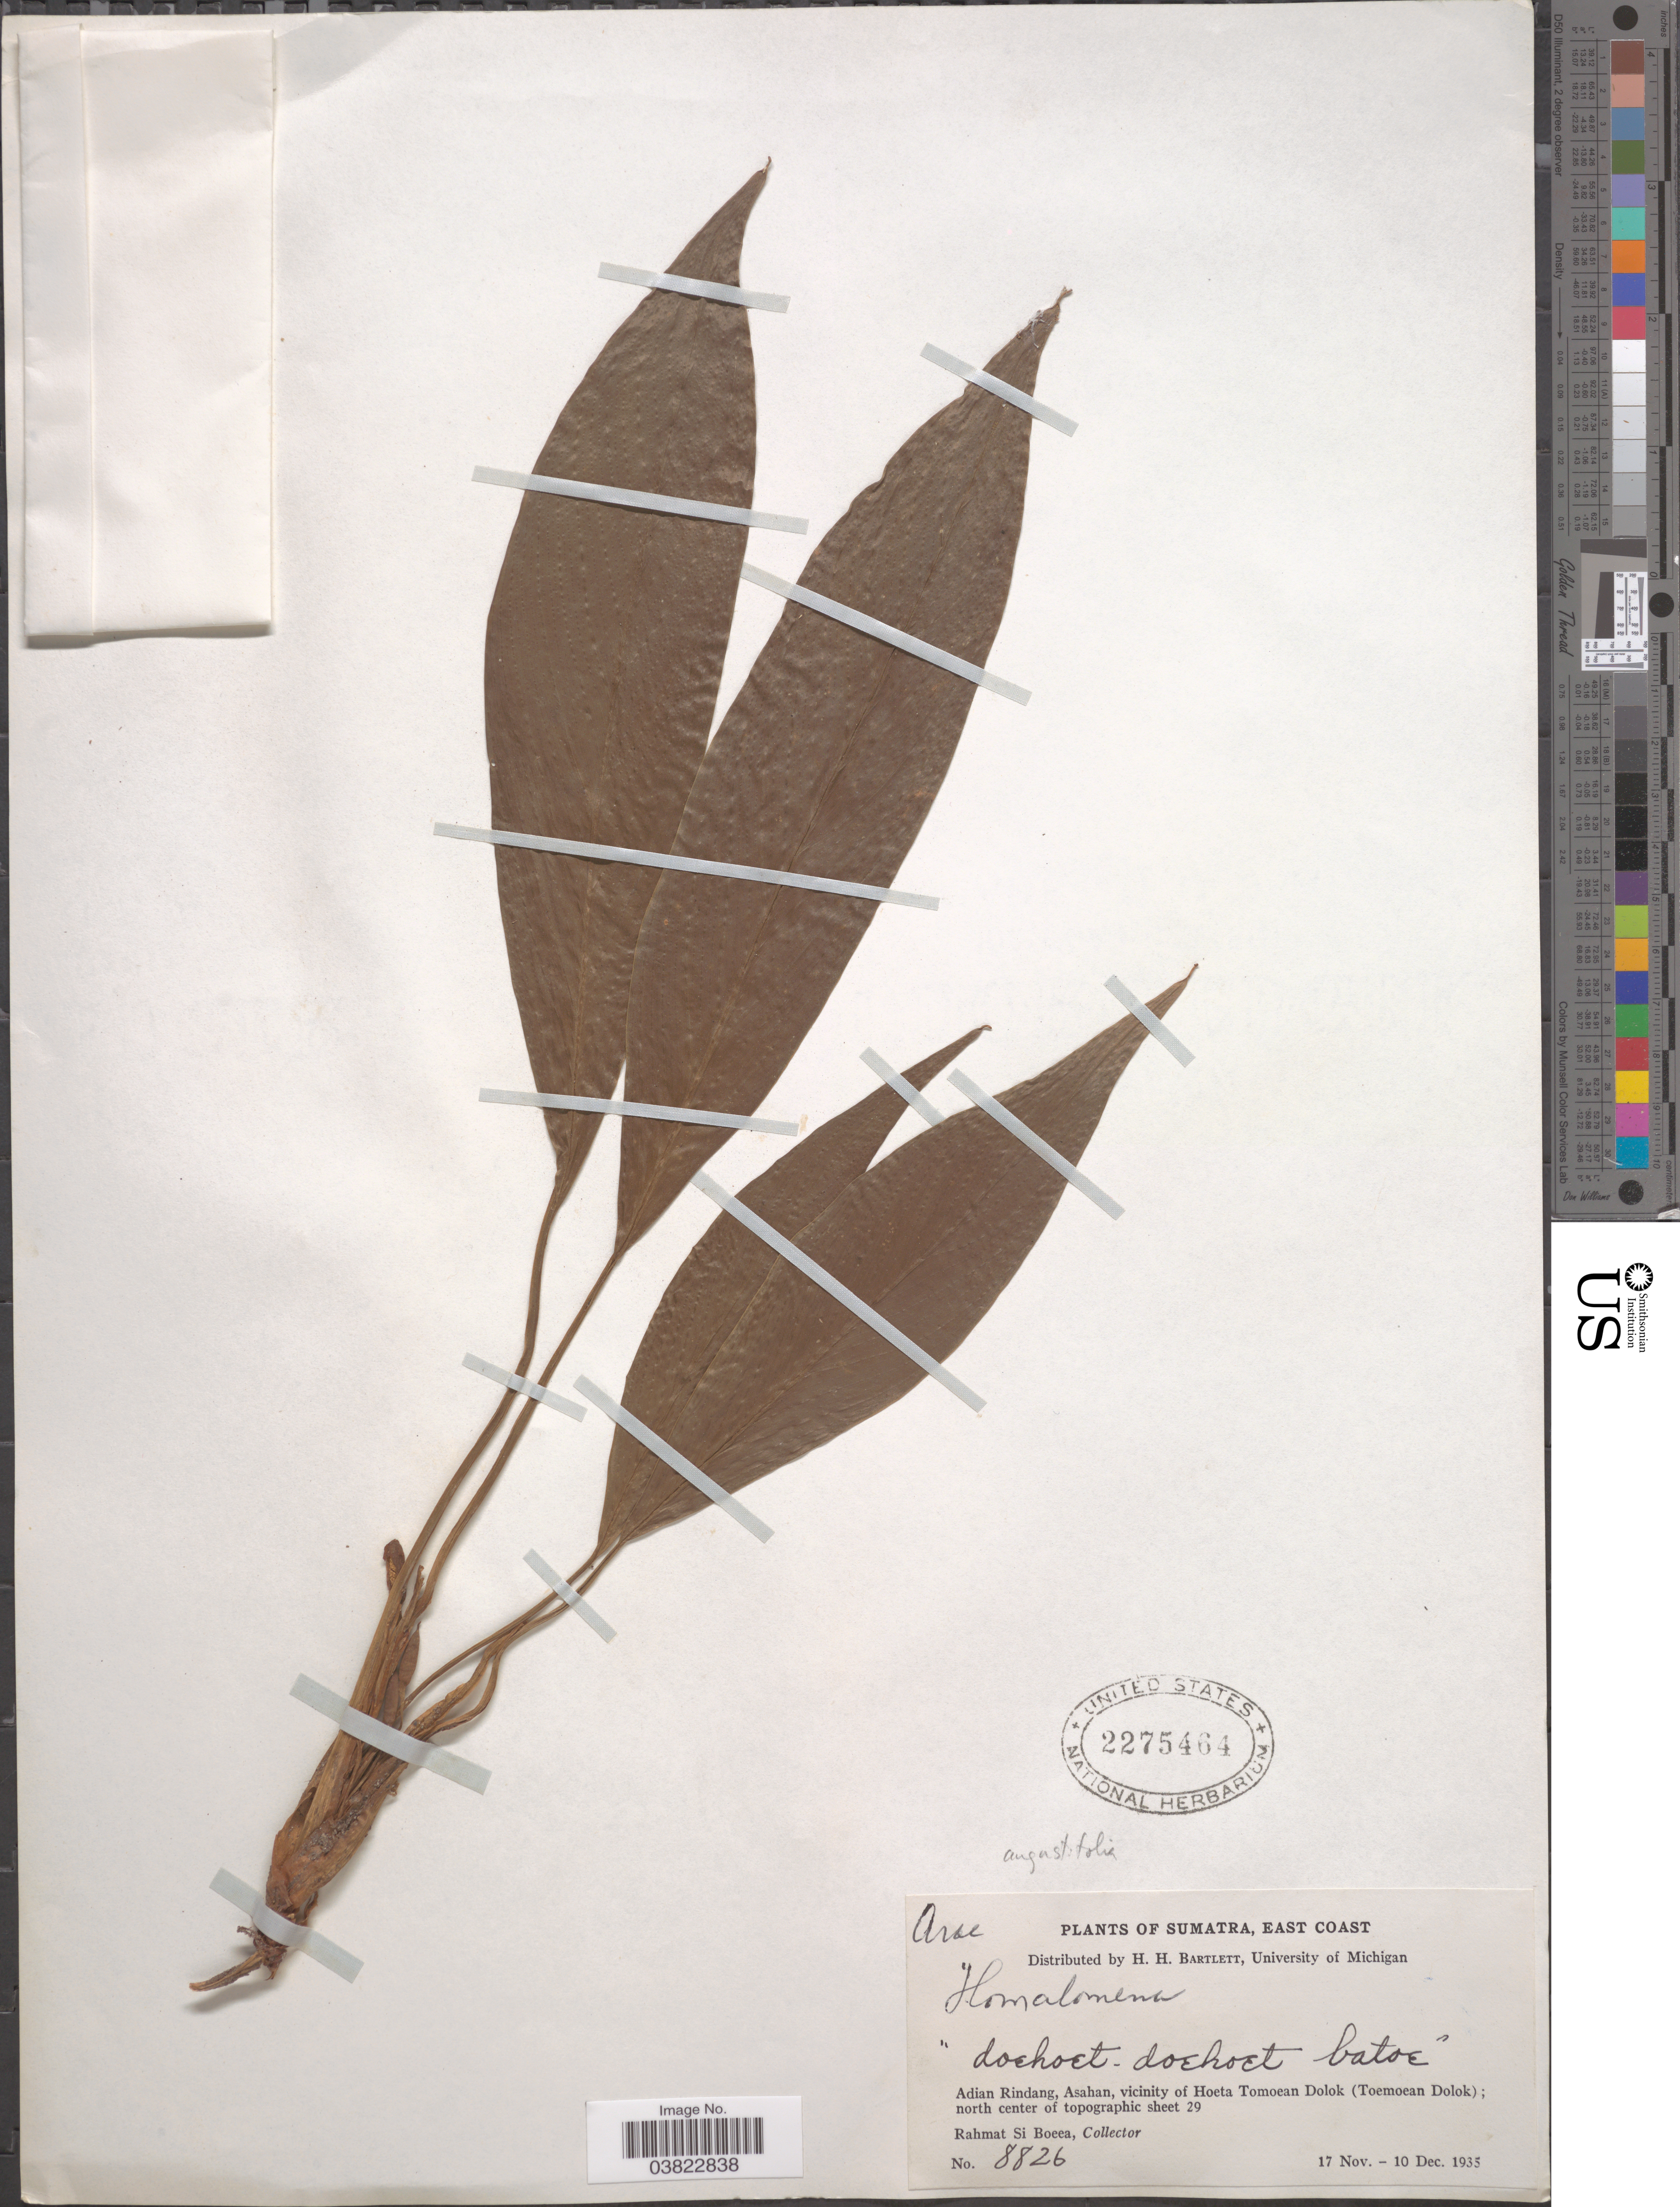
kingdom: Plantae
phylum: Tracheophyta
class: Liliopsida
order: Alismatales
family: Araceae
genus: Homalomena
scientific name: Homalomena angustifolia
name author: (Jack) Hook. f.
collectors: Rahmat Si Boeea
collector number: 8826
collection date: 1935-11-17/1935-12-10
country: Indonesia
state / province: Sumatra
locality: East Coast. Adian Rindang, Asahan, vicinity of Hoeta Tomoean Dolok (Toemoean Dolok); north center of topographic sheet 29.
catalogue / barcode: US 2275464